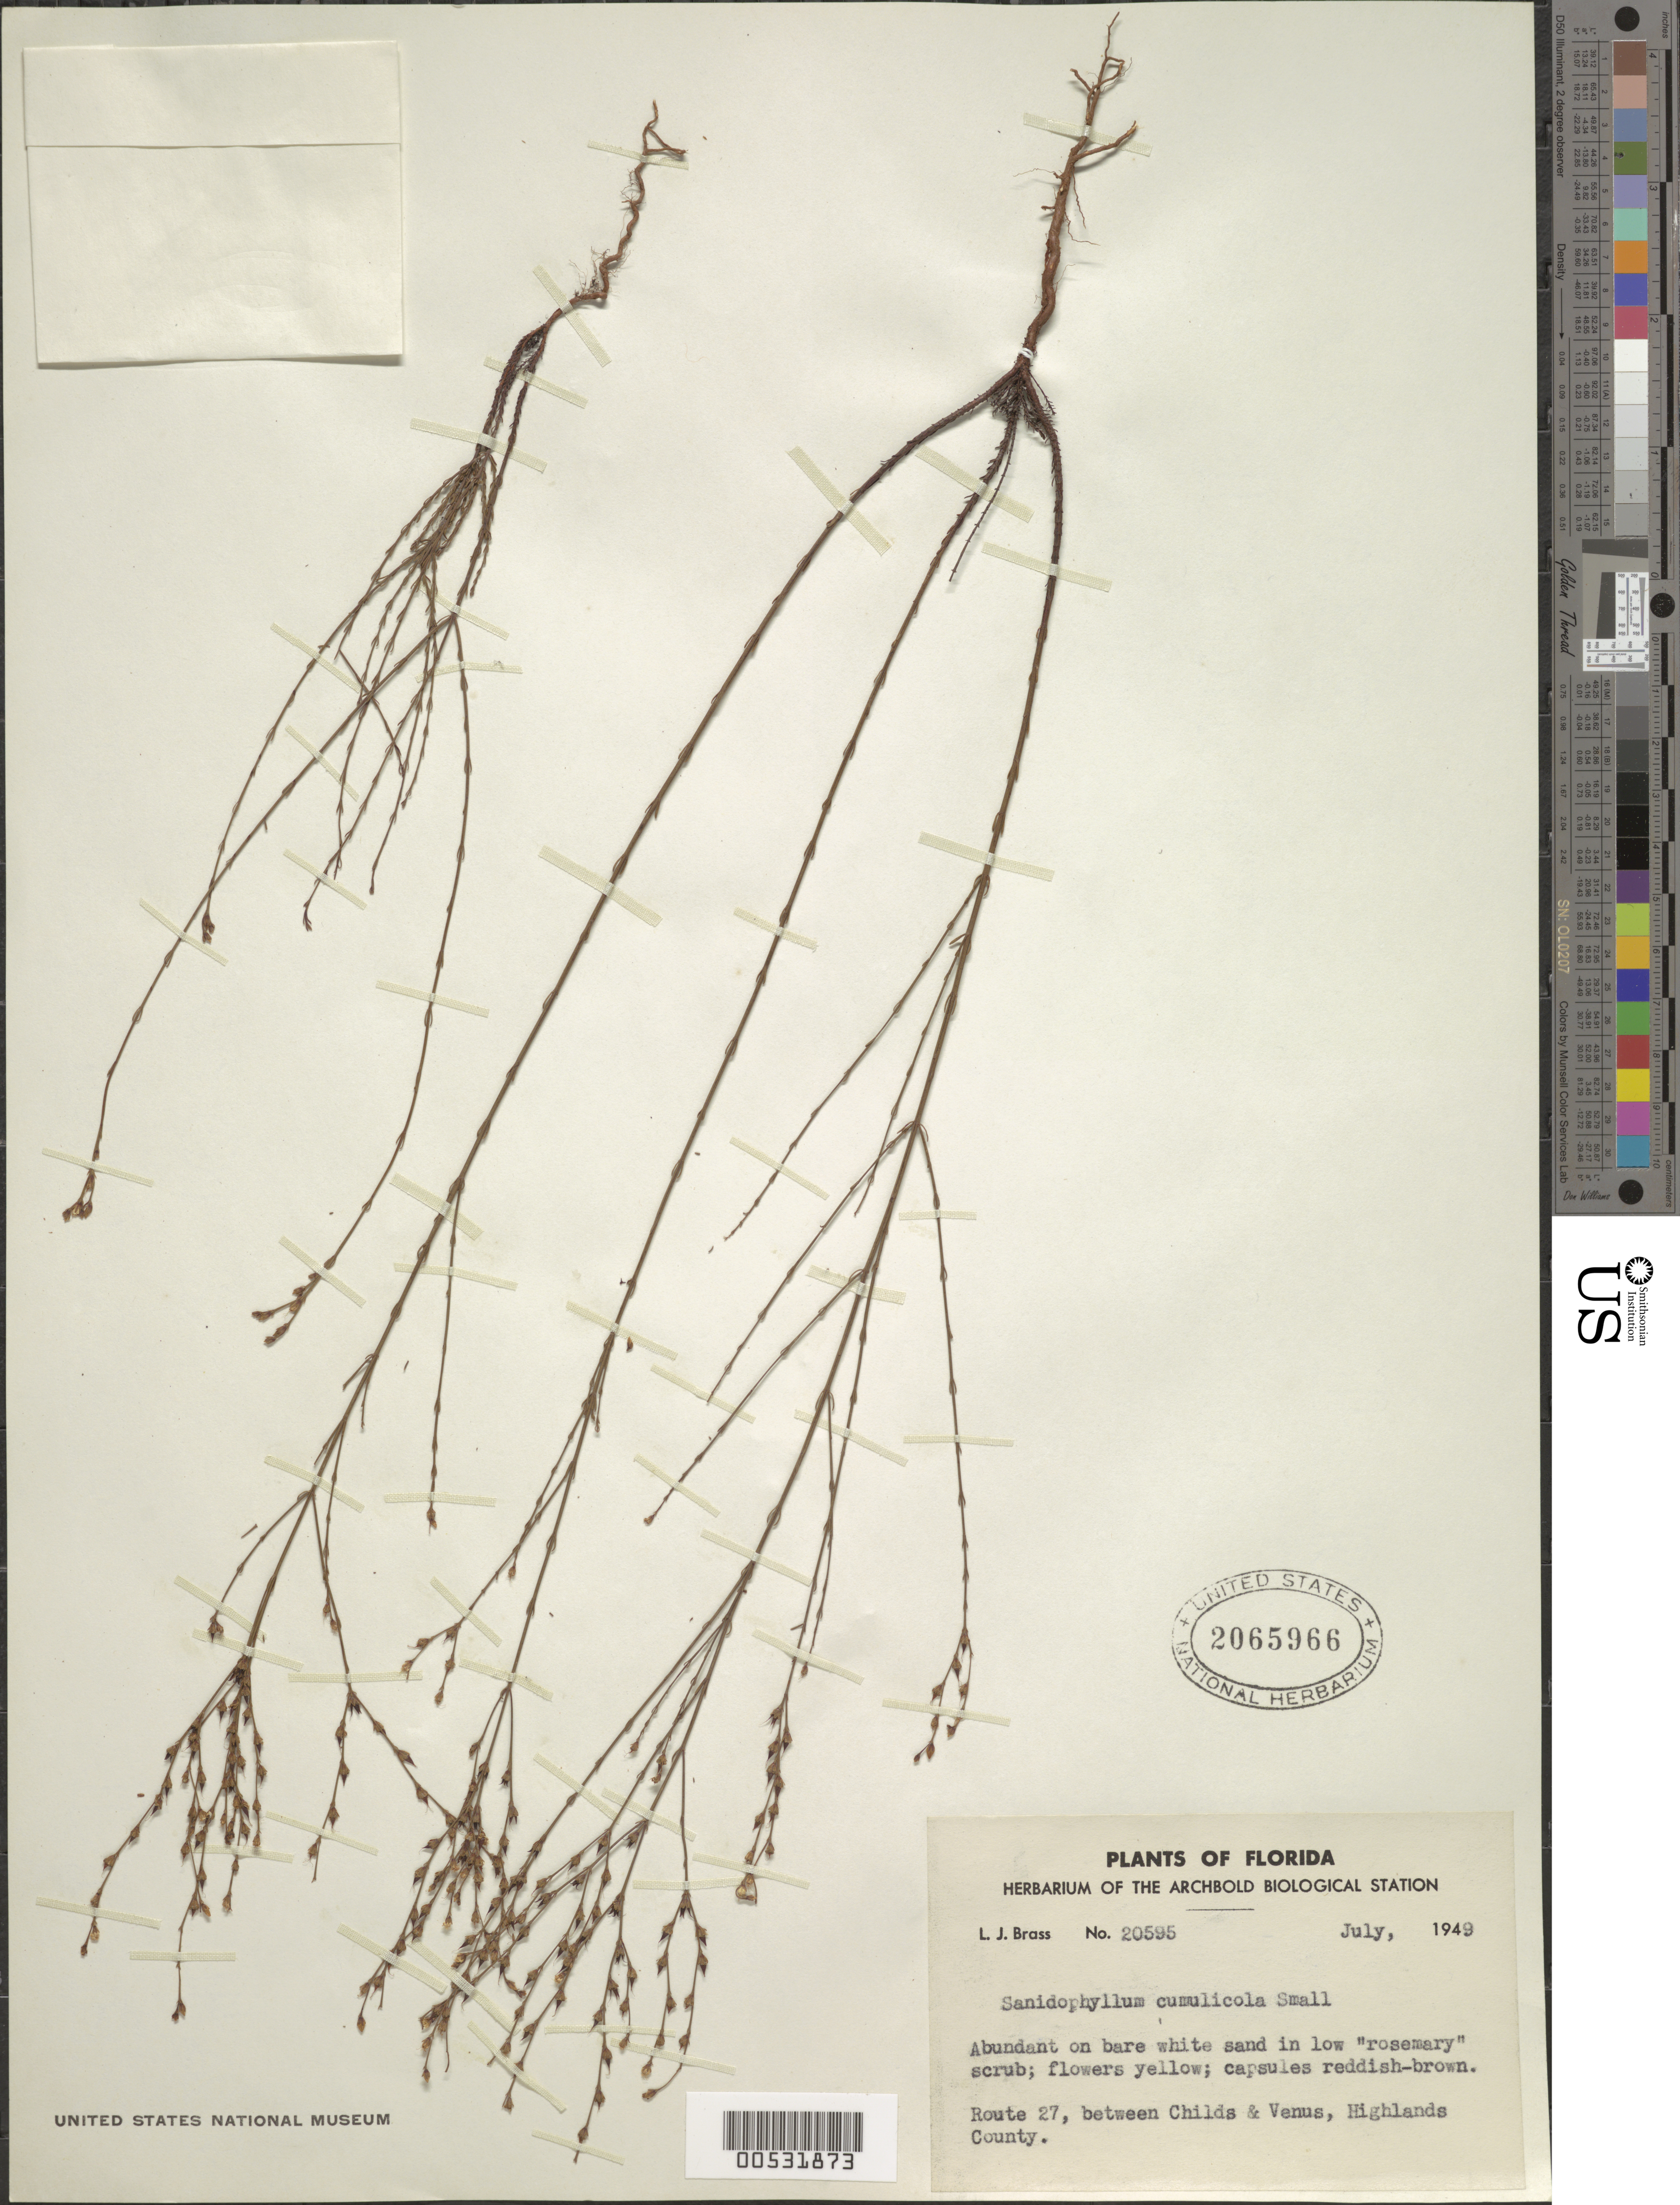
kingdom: Plantae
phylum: Tracheophyta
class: Magnoliopsida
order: Malpighiales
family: Hypericaceae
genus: Hypericum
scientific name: Hypericum cumulicola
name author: Small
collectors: L. J. Brass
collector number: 20595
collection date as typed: Jul 1949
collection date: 1949-07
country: United States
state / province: Florida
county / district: Highlands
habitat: Abundant on bare white sand in low "rosemary" scrub.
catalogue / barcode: US 2065966